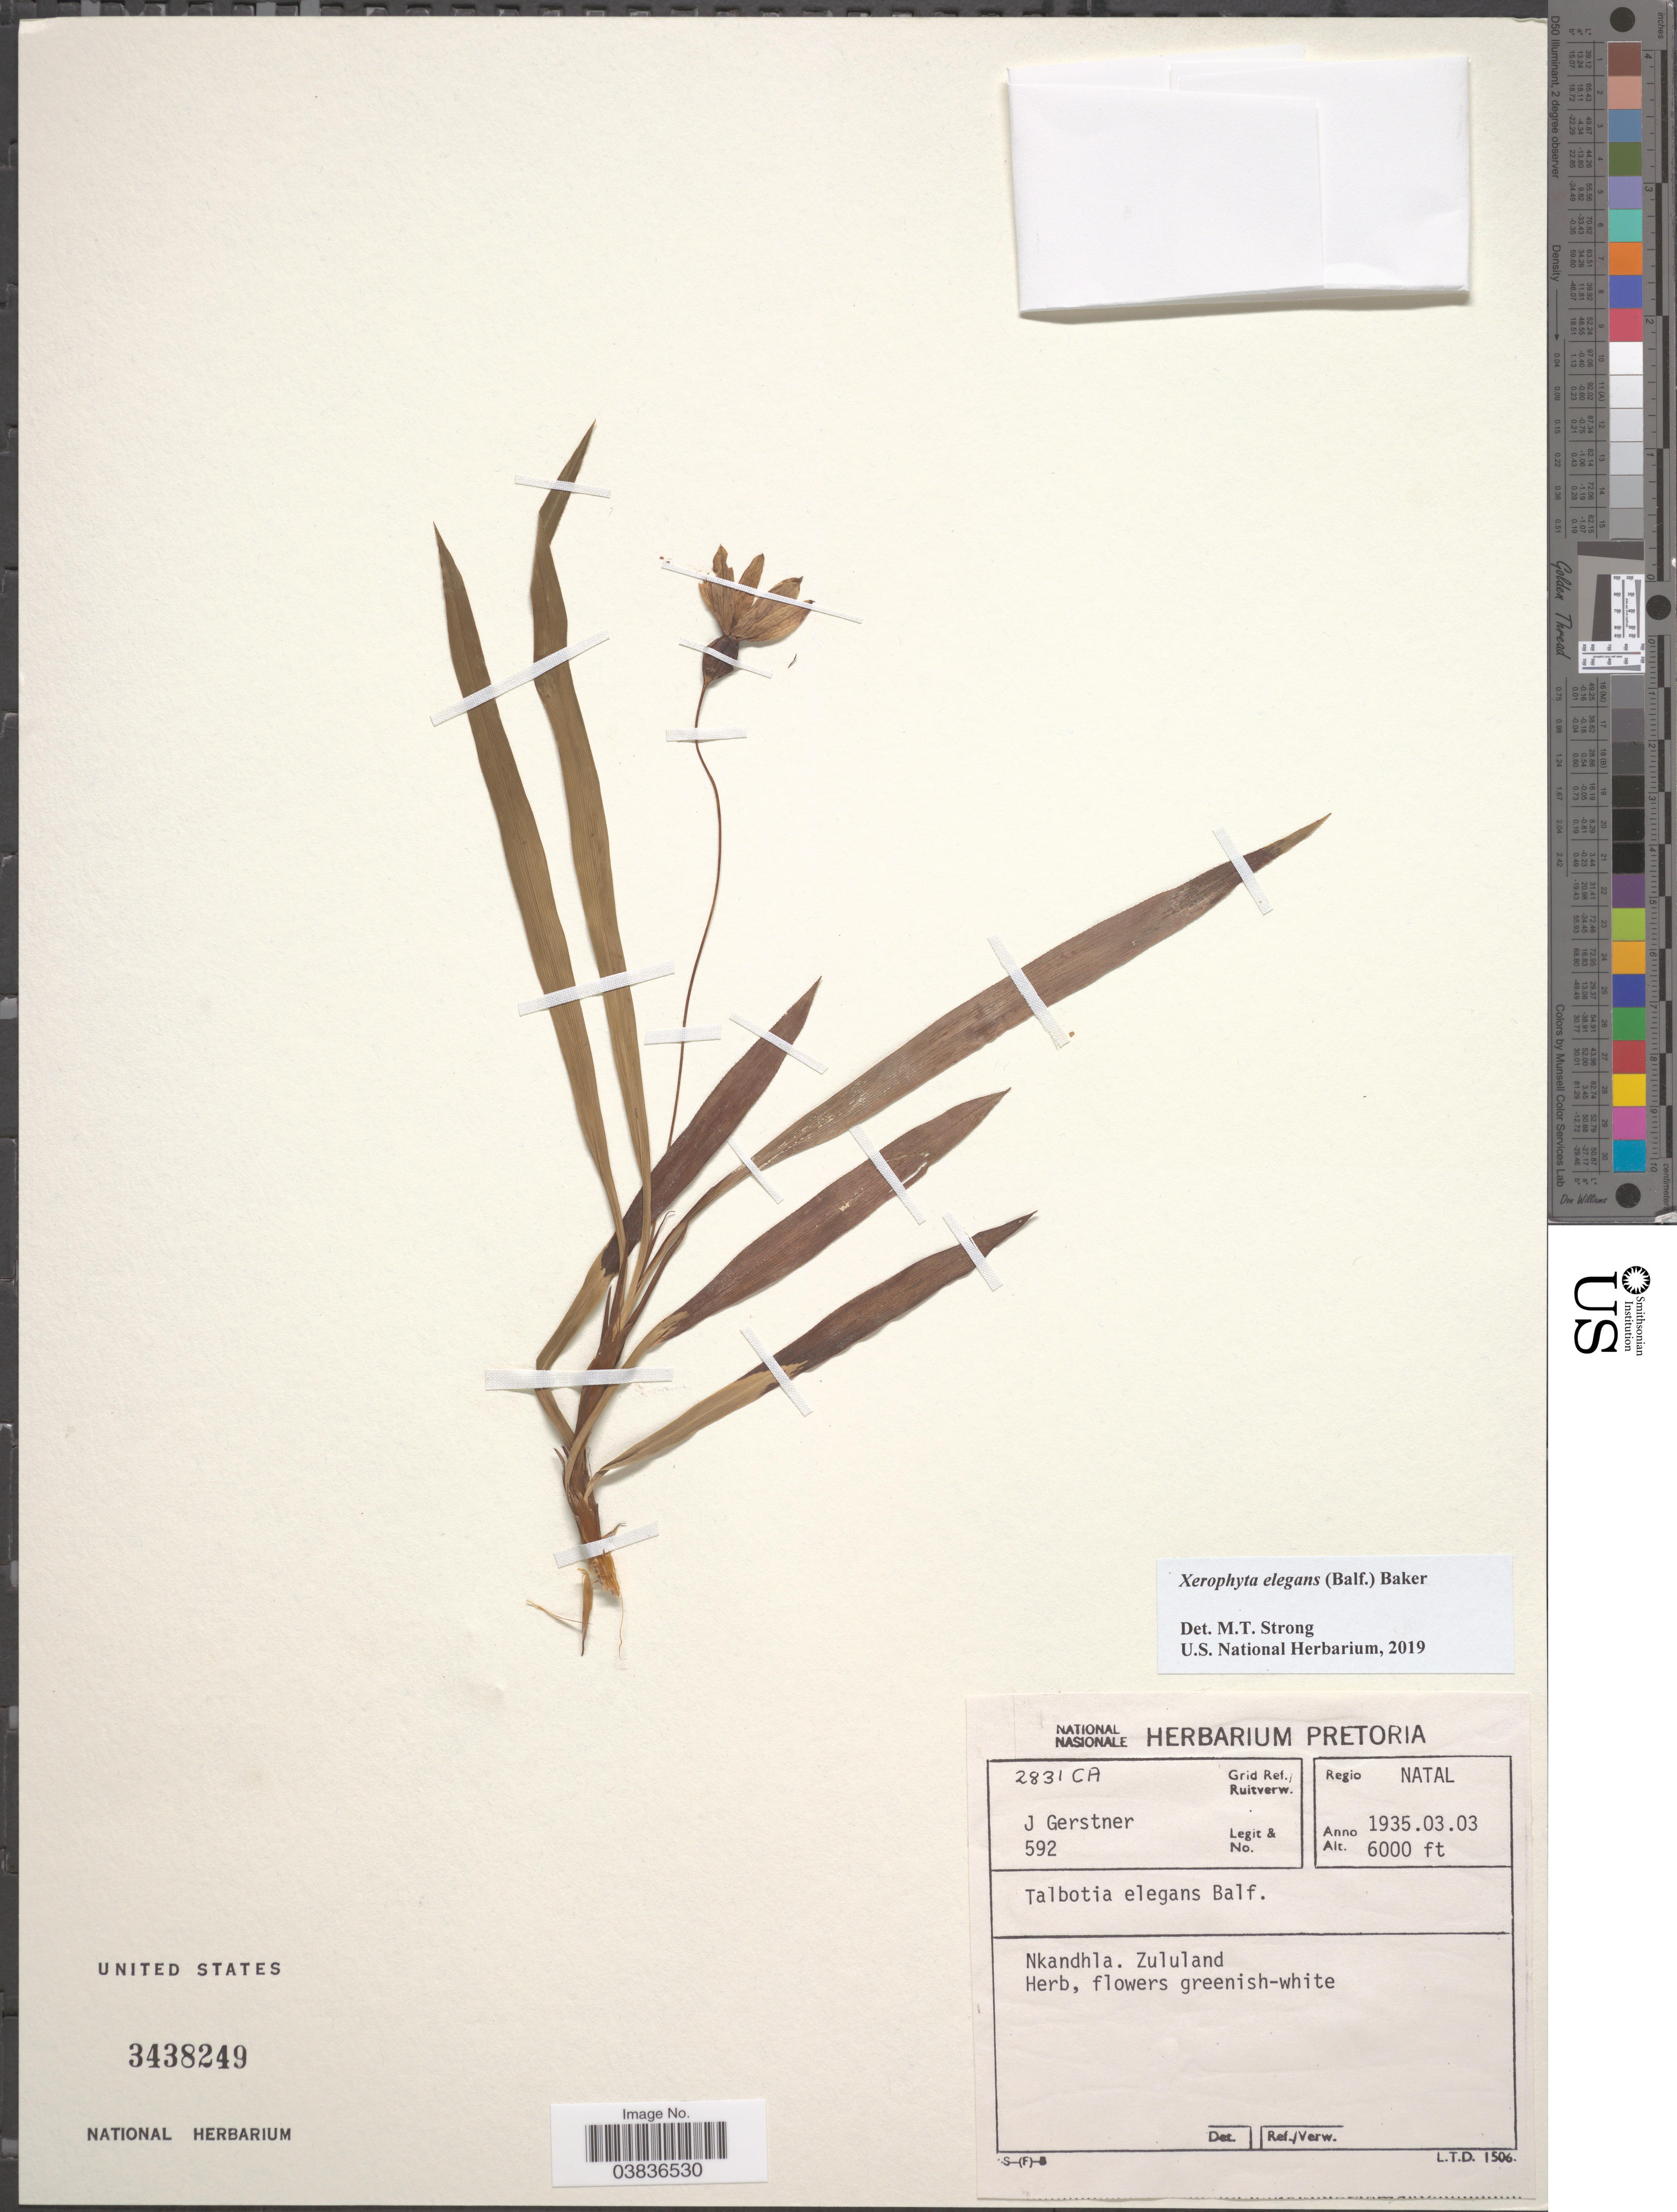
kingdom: Plantae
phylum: Tracheophyta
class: Liliopsida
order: Pandanales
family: Velloziaceae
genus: Xerophyta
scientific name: Xerophyta elegans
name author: (Balf.) Baker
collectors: J. Gerstner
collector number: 592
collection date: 1935-03-03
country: South Africa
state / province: KwaZulu-Natal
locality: Grid Ref./ Ruitverw. 2831 CA. Regio Natal. Nkandhla. Zululand.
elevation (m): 1829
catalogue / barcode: US 3438249